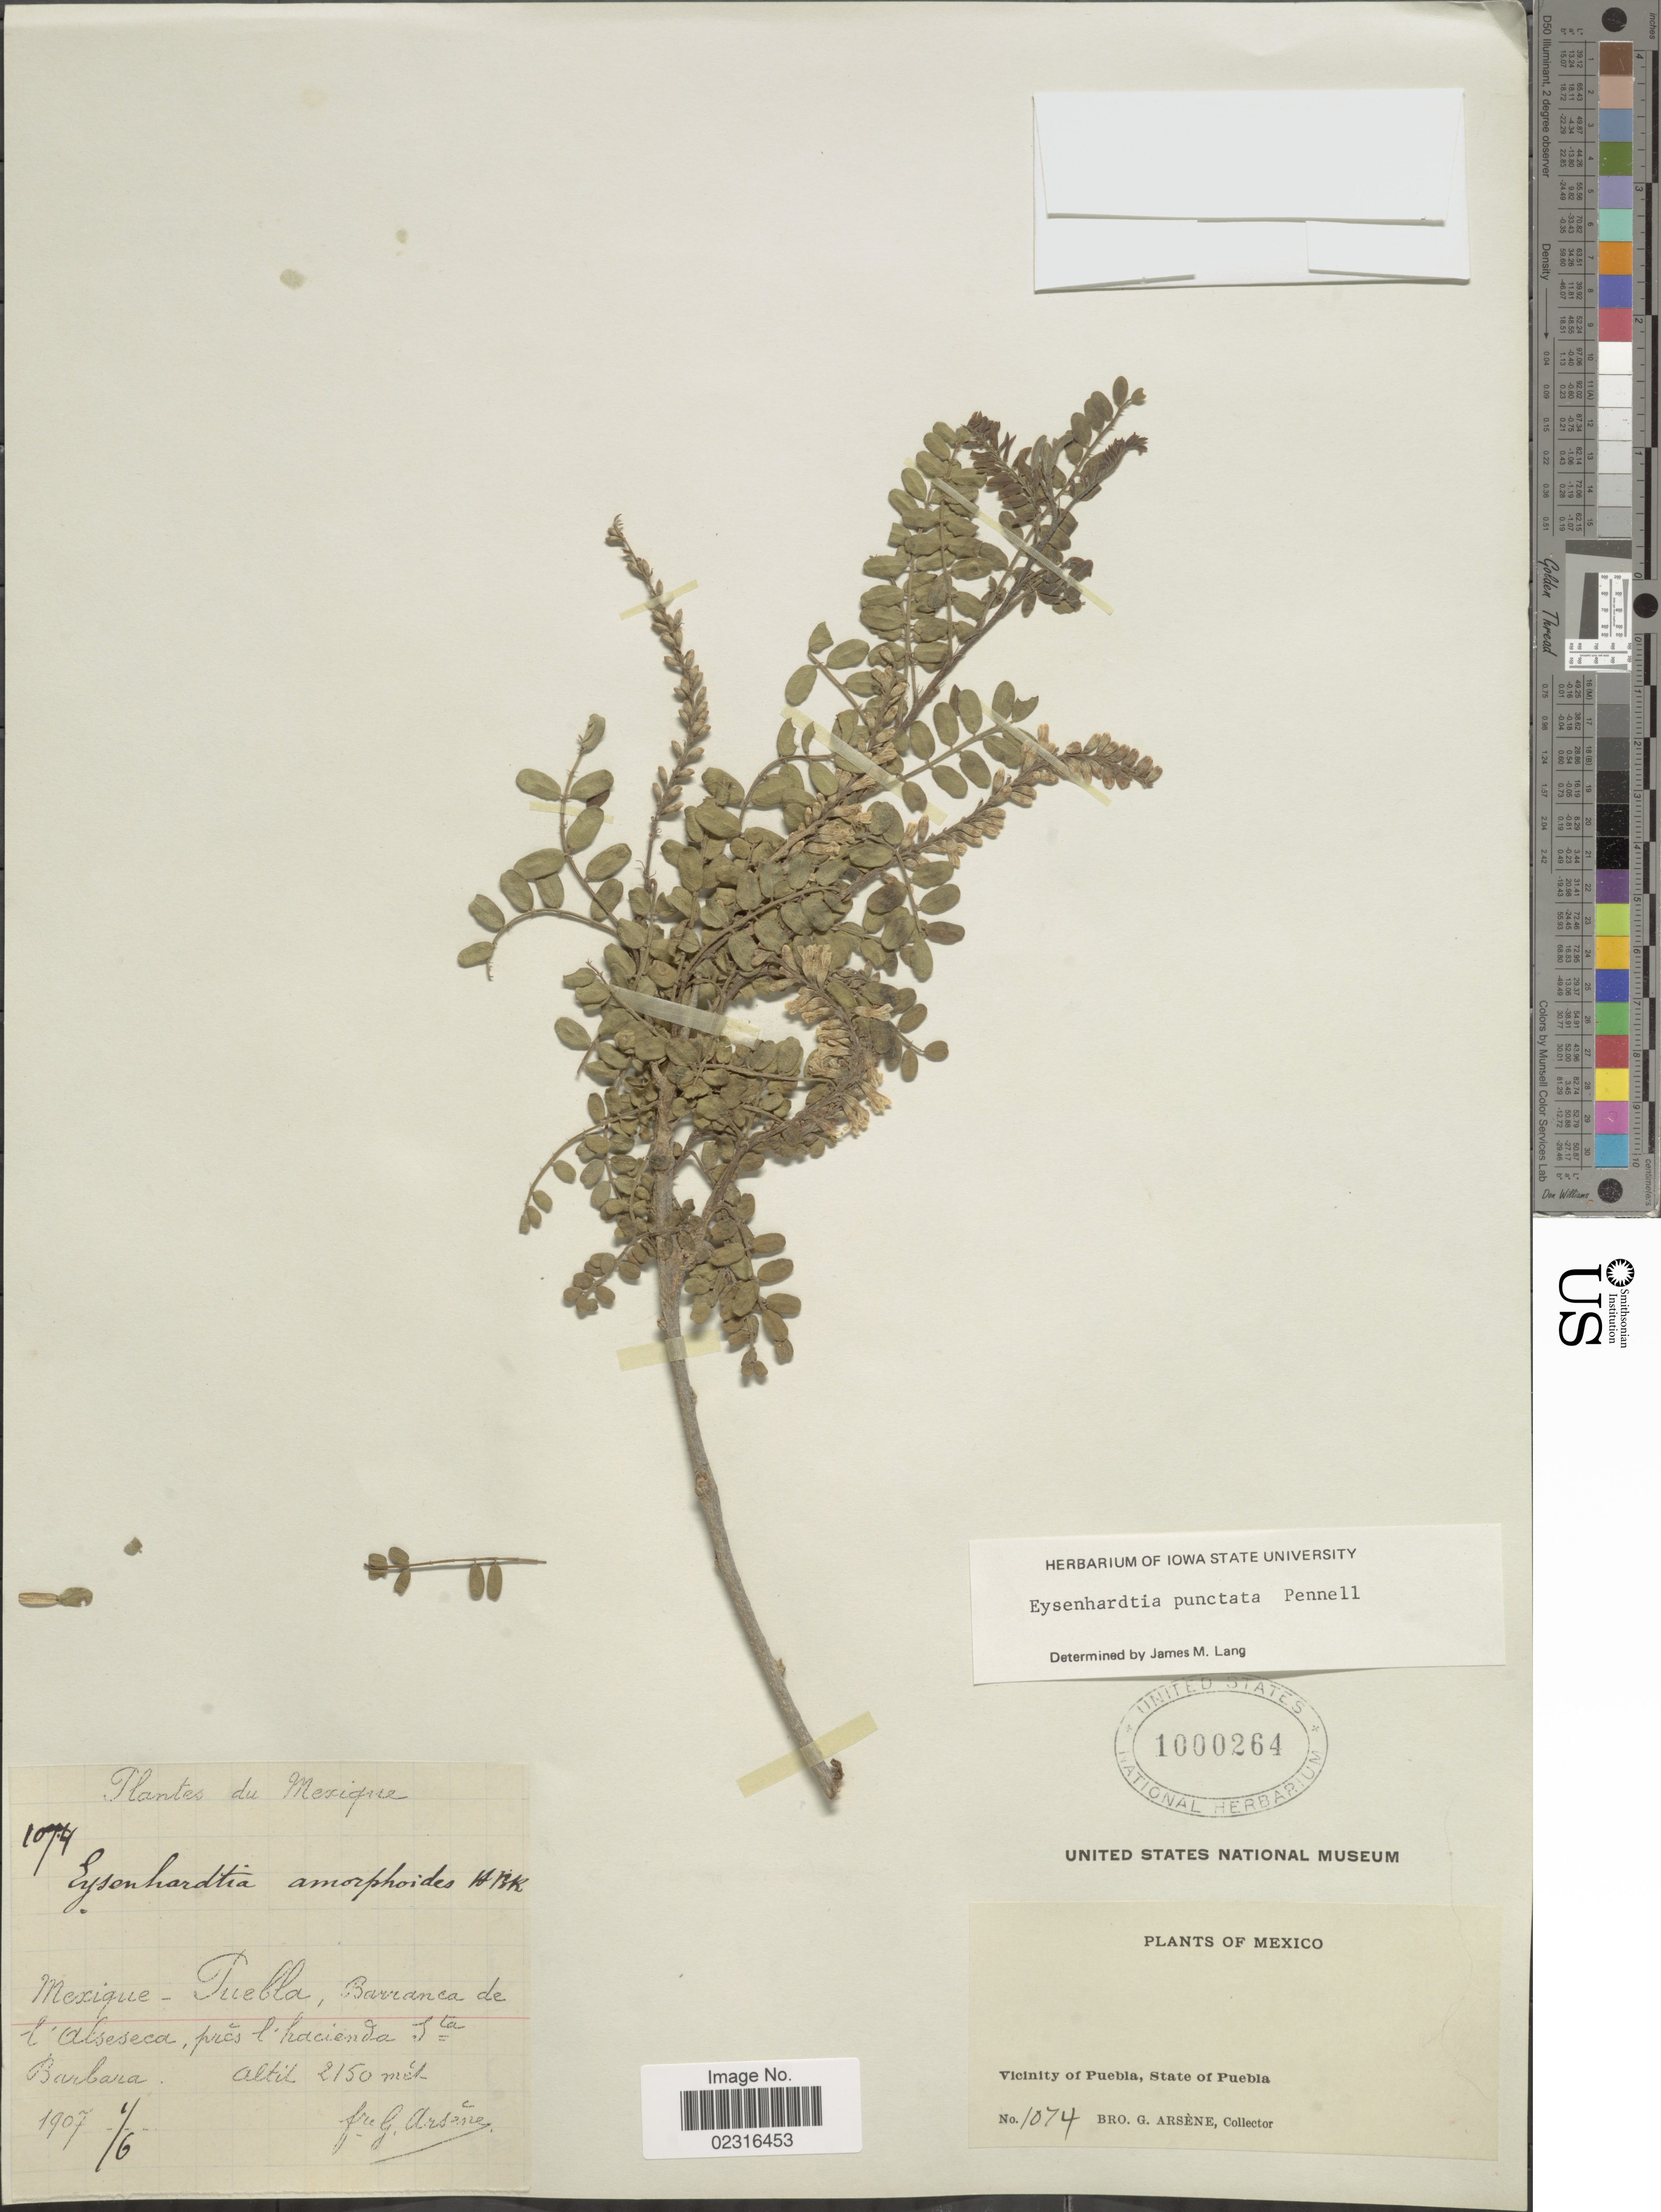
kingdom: Plantae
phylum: Tracheophyta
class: Magnoliopsida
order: Fabales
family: Fabaceae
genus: Eysenhardtia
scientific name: Eysenhardtia punctata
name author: Pennell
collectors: Bro. G. Arsène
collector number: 1074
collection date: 1907-06-01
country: Mexico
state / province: Puebla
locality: Barranca de l'Alseseca, pres l'hacienda Sta Barbara.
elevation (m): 2150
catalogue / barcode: US 1000264